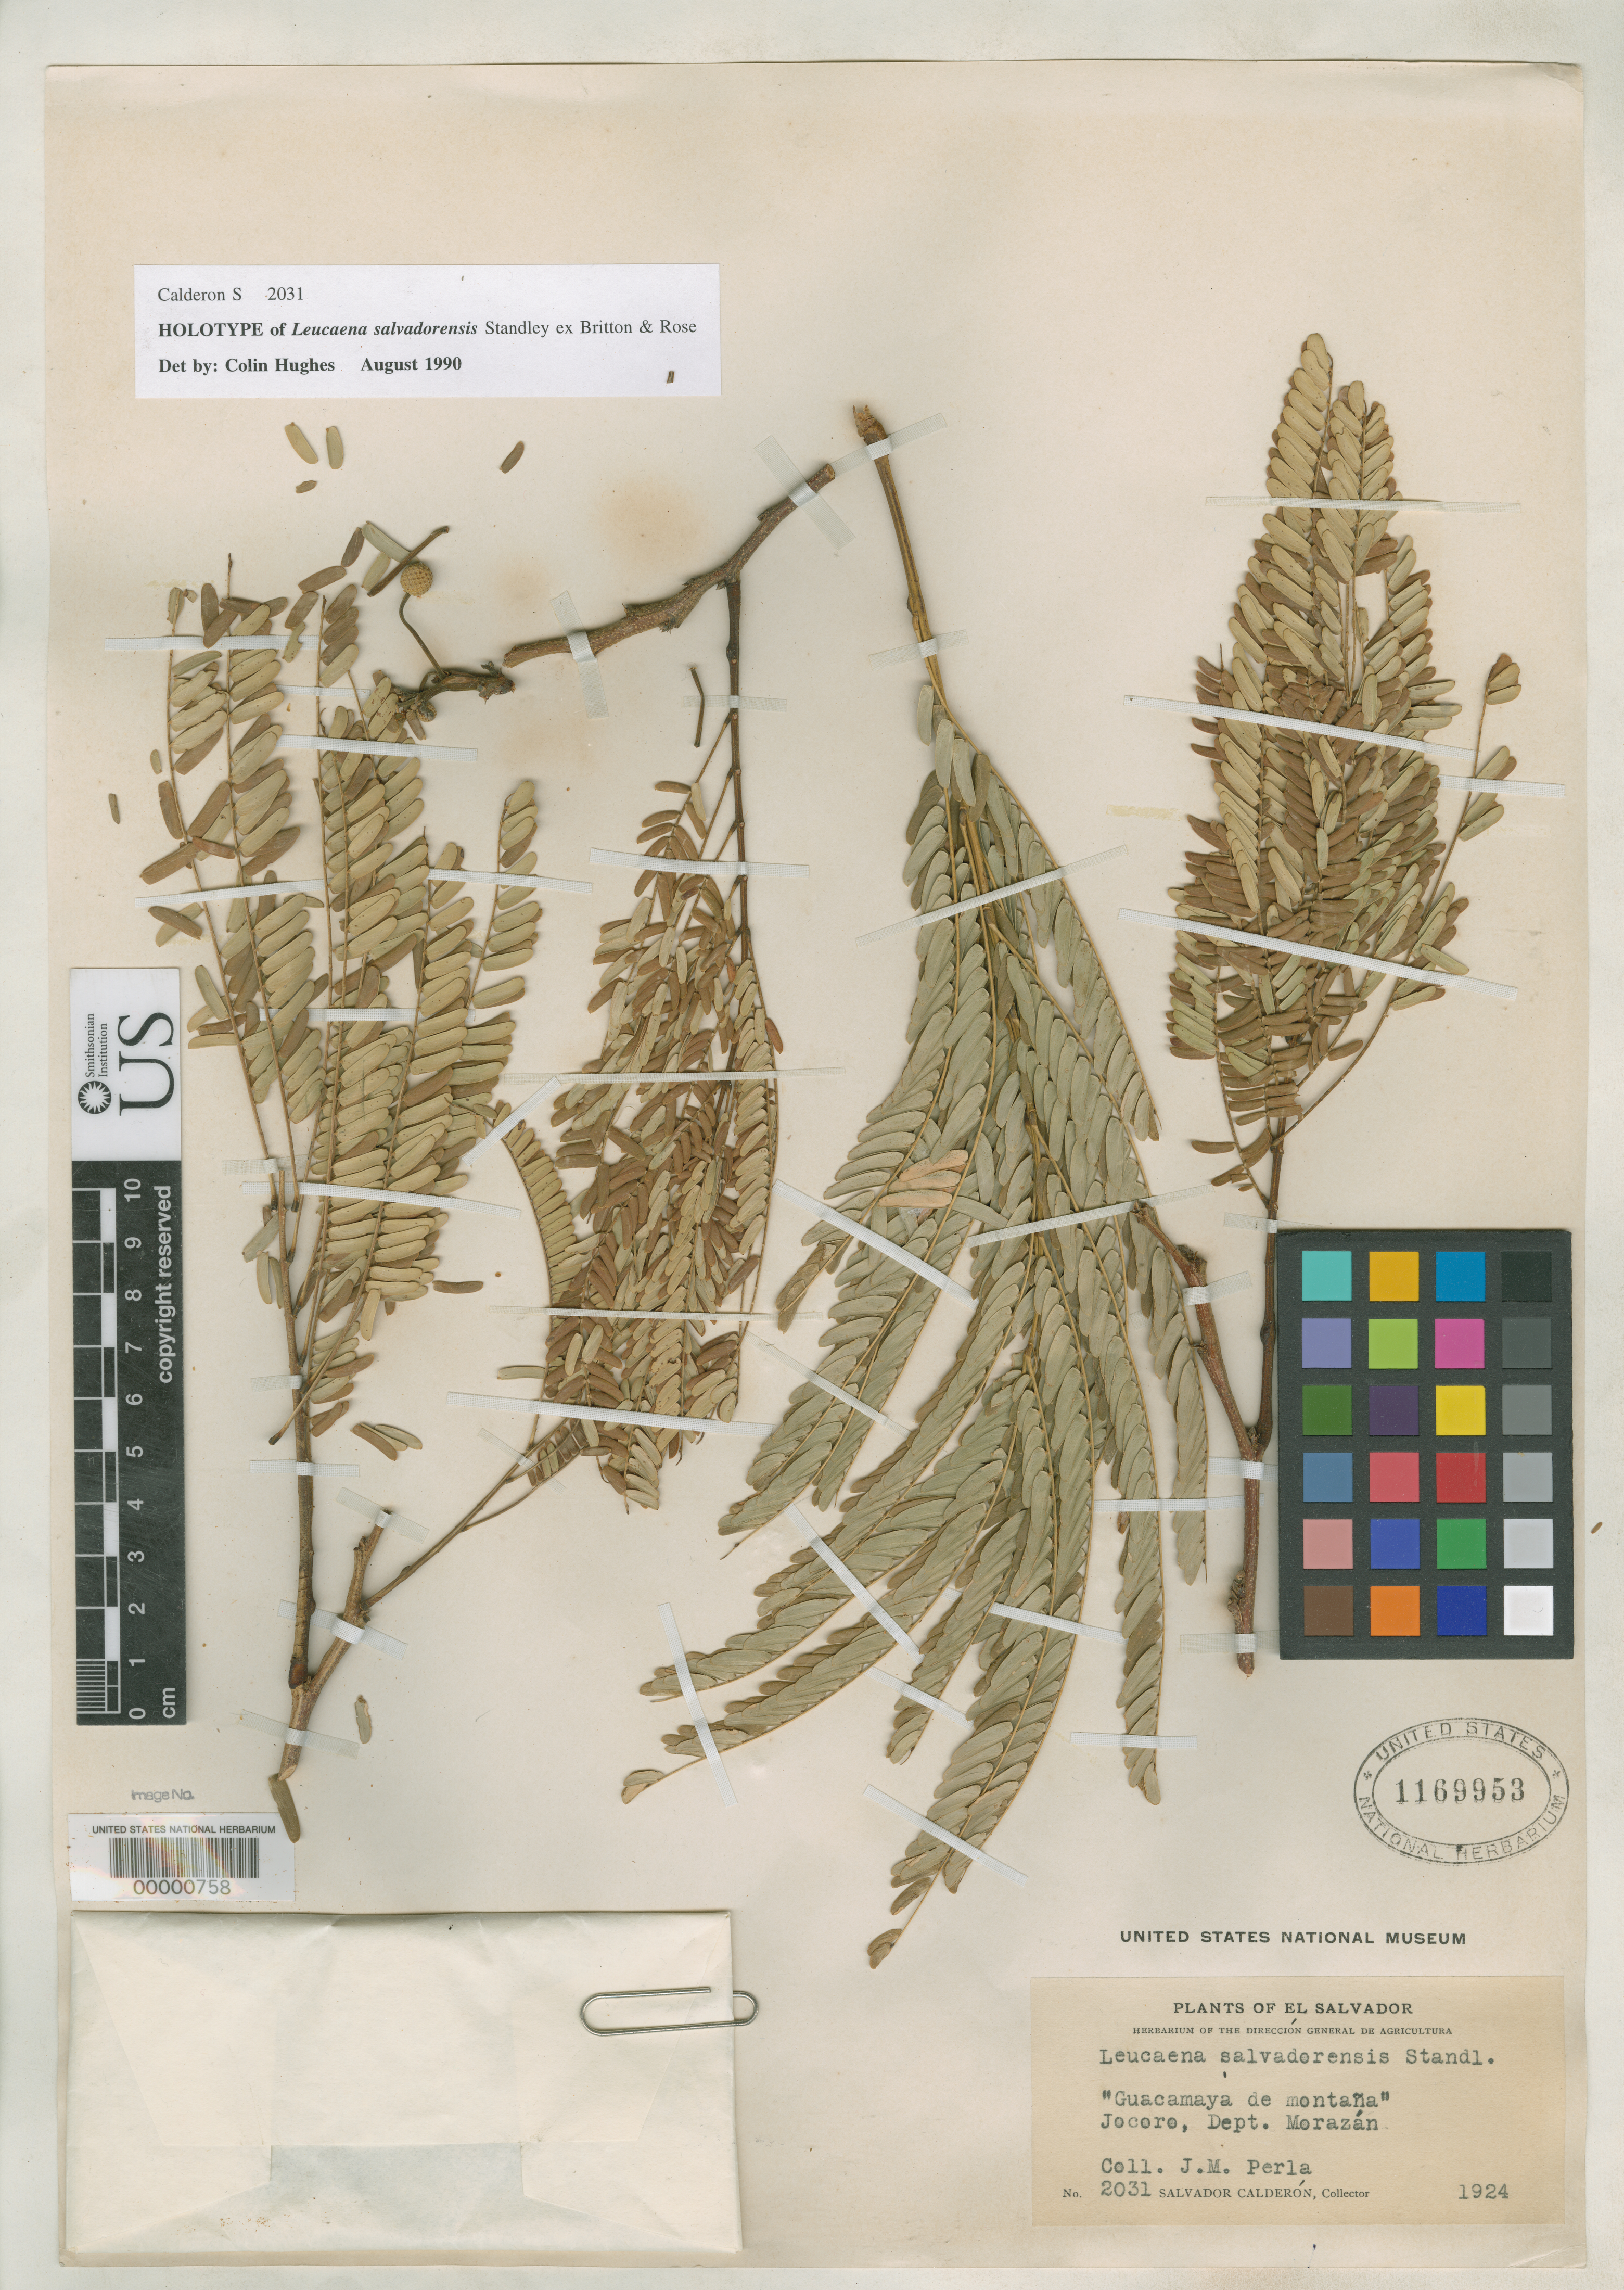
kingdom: Plantae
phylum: Tracheophyta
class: Magnoliopsida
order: Fabales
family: Fabaceae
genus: Leucaena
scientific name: Leucaena salvadorensis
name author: Standl. ex Britton & Rose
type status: Holotype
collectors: J. Perla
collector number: S. Calderon 2031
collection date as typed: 1924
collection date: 1924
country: El Salvador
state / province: Morazán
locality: Jocoro.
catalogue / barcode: US 1169953